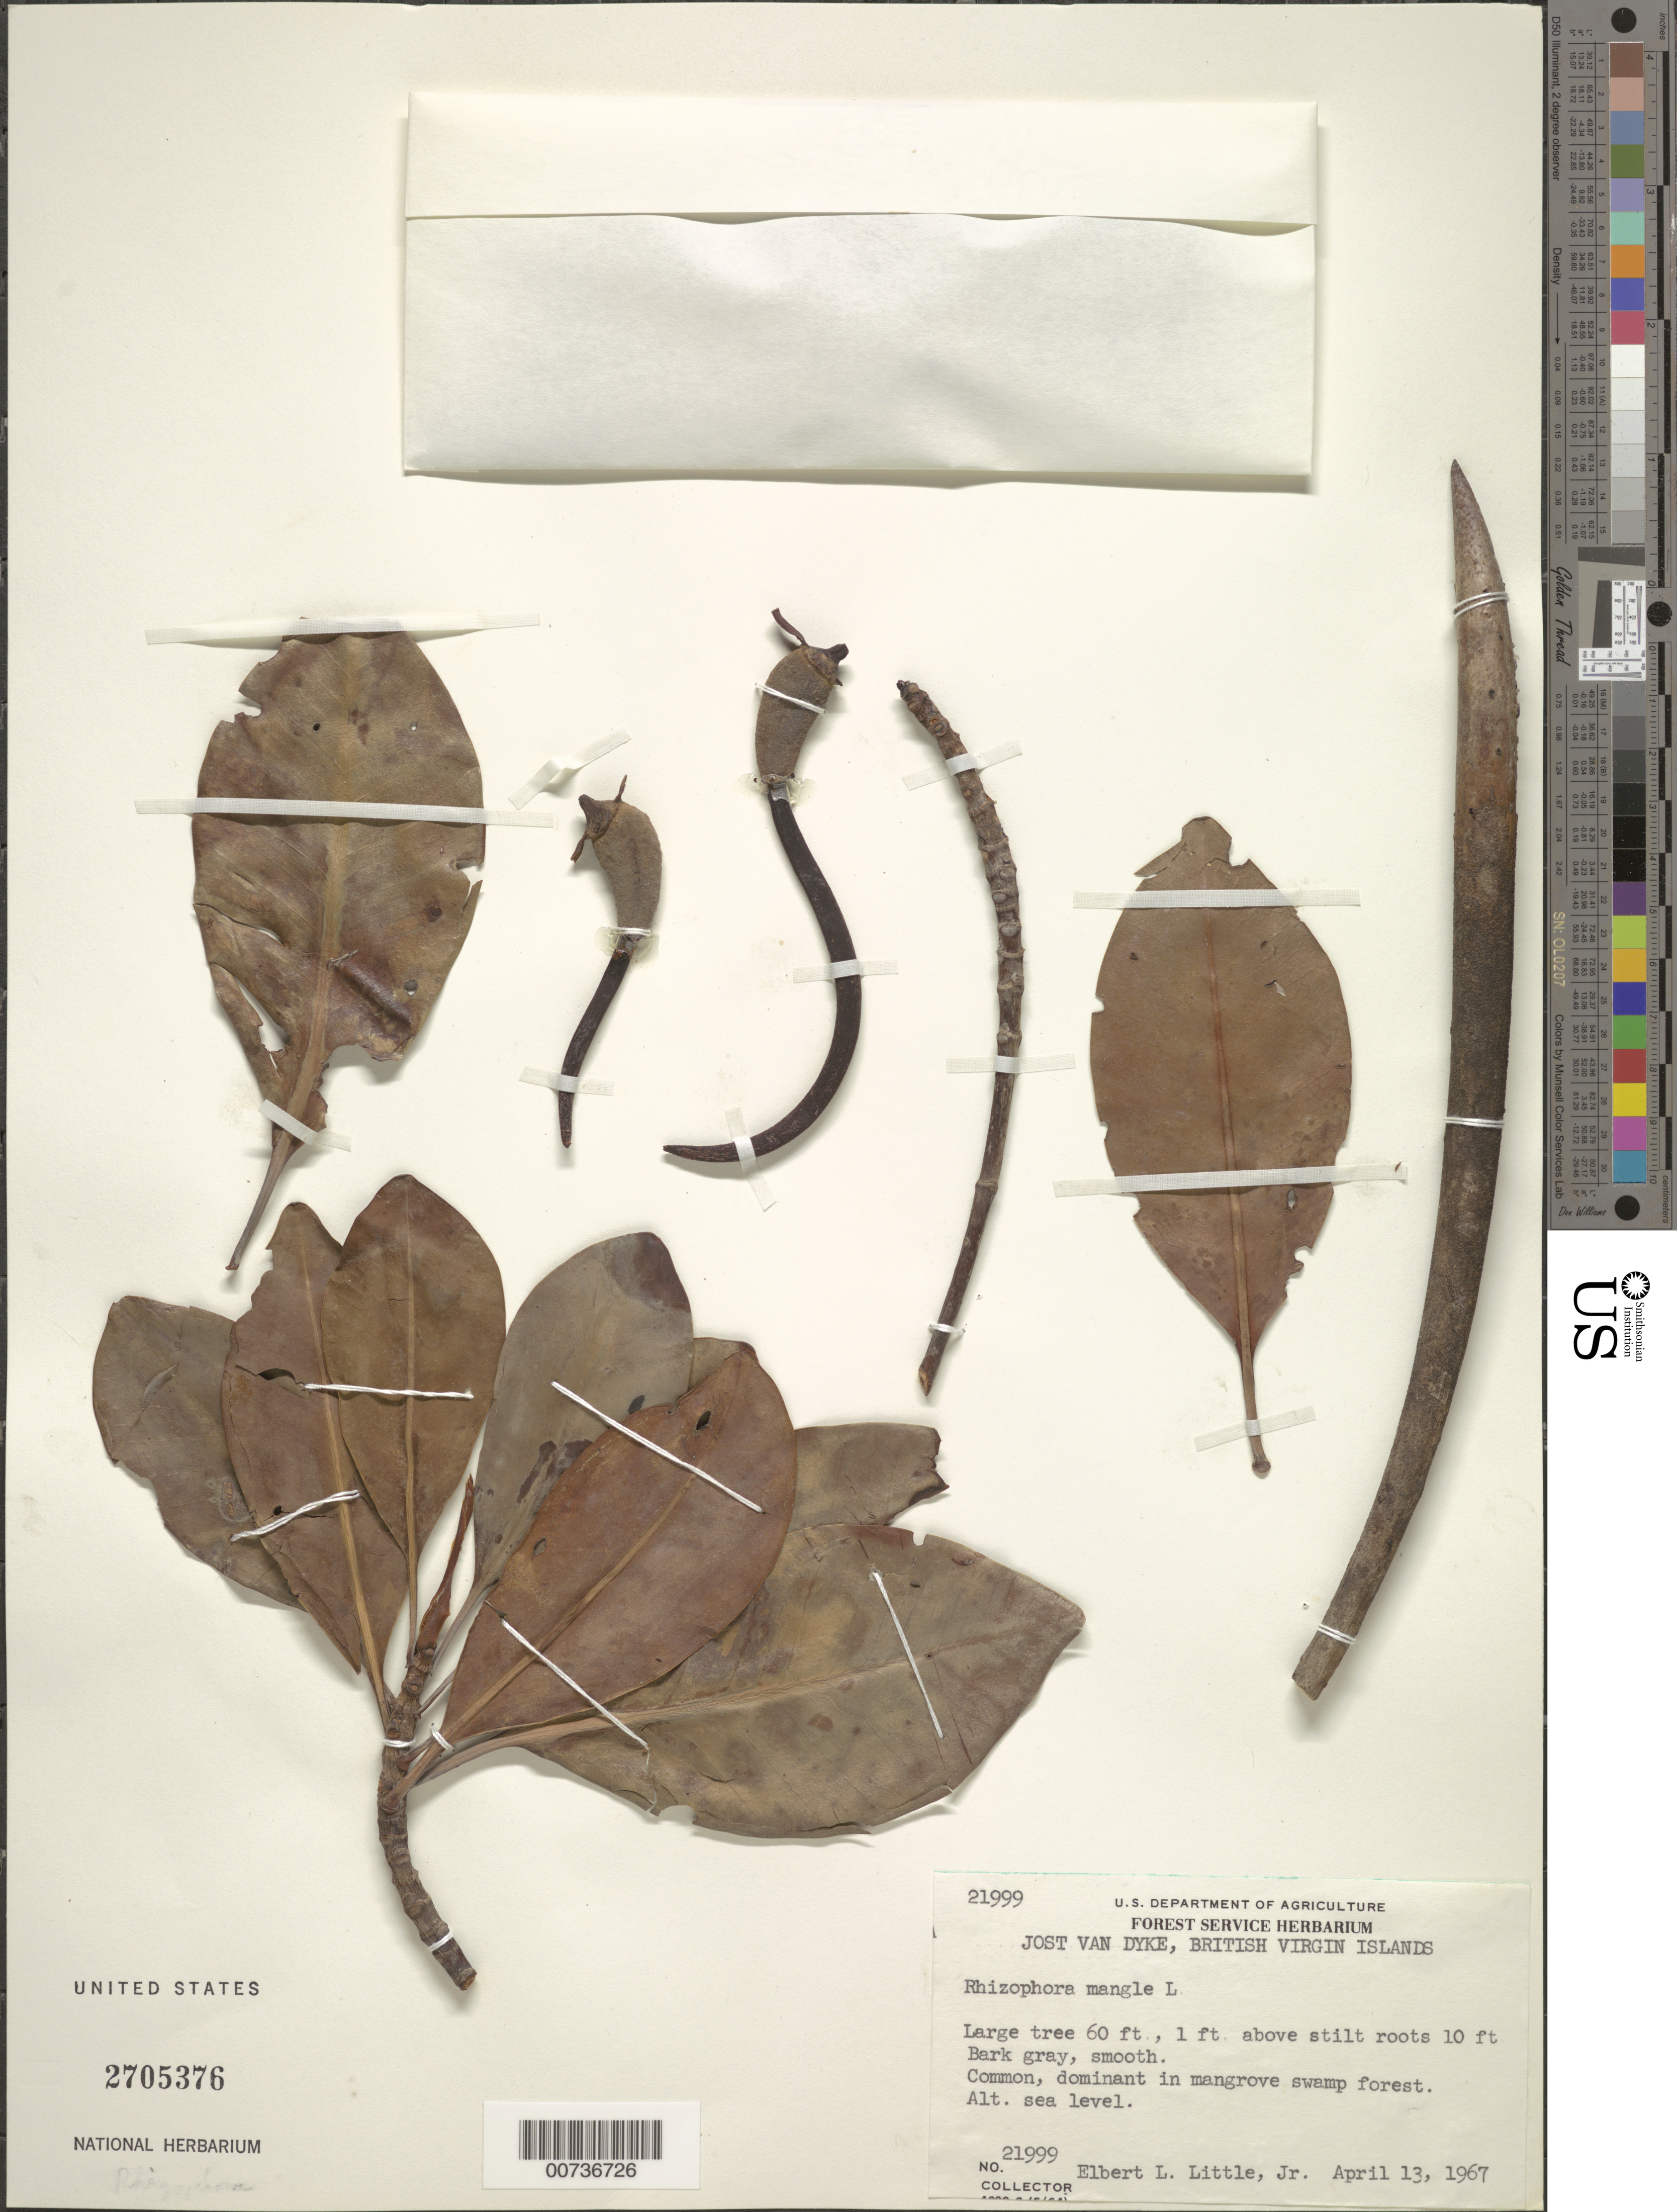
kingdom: Plantae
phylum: Tracheophyta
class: Magnoliopsida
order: Malpighiales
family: Rhizophoraceae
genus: Rhizophora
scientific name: Rhizophora mangle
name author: L.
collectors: E. L. Little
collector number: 21999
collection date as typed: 13 Apr 1967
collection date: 1967-04-13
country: British Virgin Islands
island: Jost Van Dyke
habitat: Dominant in mangrove swamp forest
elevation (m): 0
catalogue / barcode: US 2705376